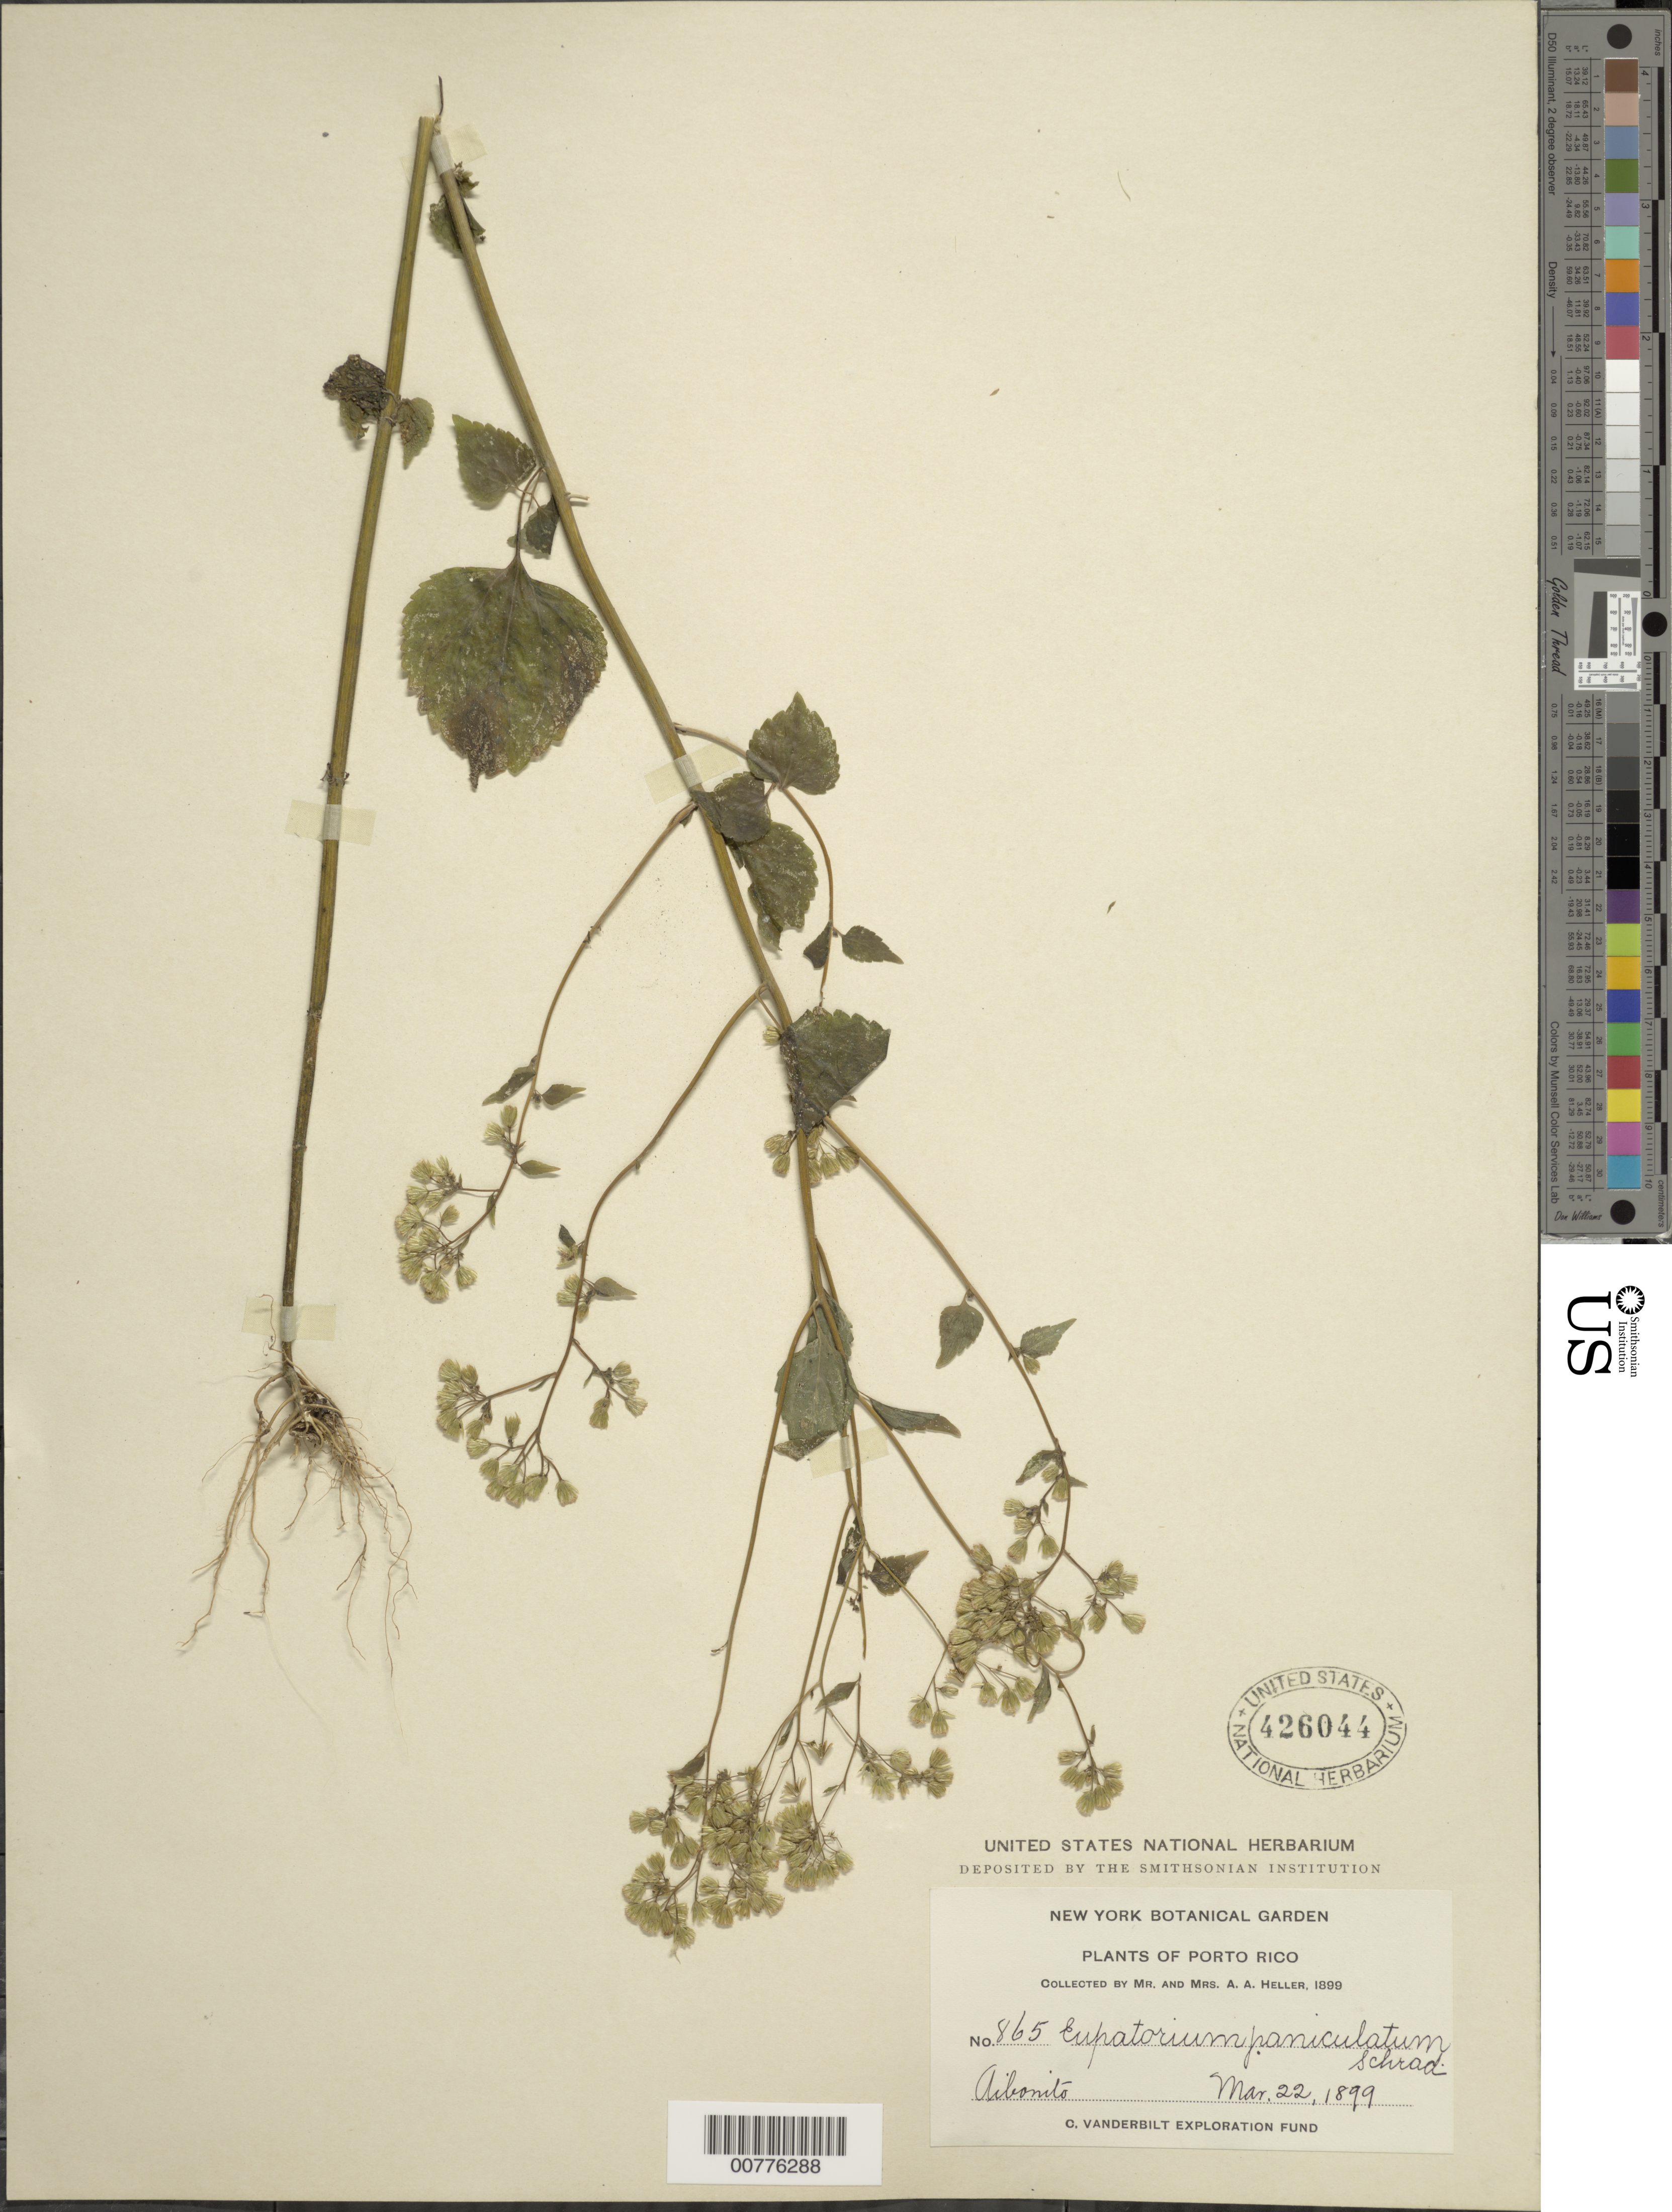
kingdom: Plantae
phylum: Tracheophyta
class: Magnoliopsida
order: Asterales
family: Asteraceae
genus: Fleischmannia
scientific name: Fleischmannia microstemon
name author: (Cass.) R.M. King & H. Rob.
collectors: A. A. Heller & E. G. Heller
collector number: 865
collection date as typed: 22 Mar 1899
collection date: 1899-03-22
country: Puerto Rico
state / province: Abonito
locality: Aibonito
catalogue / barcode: US 426044